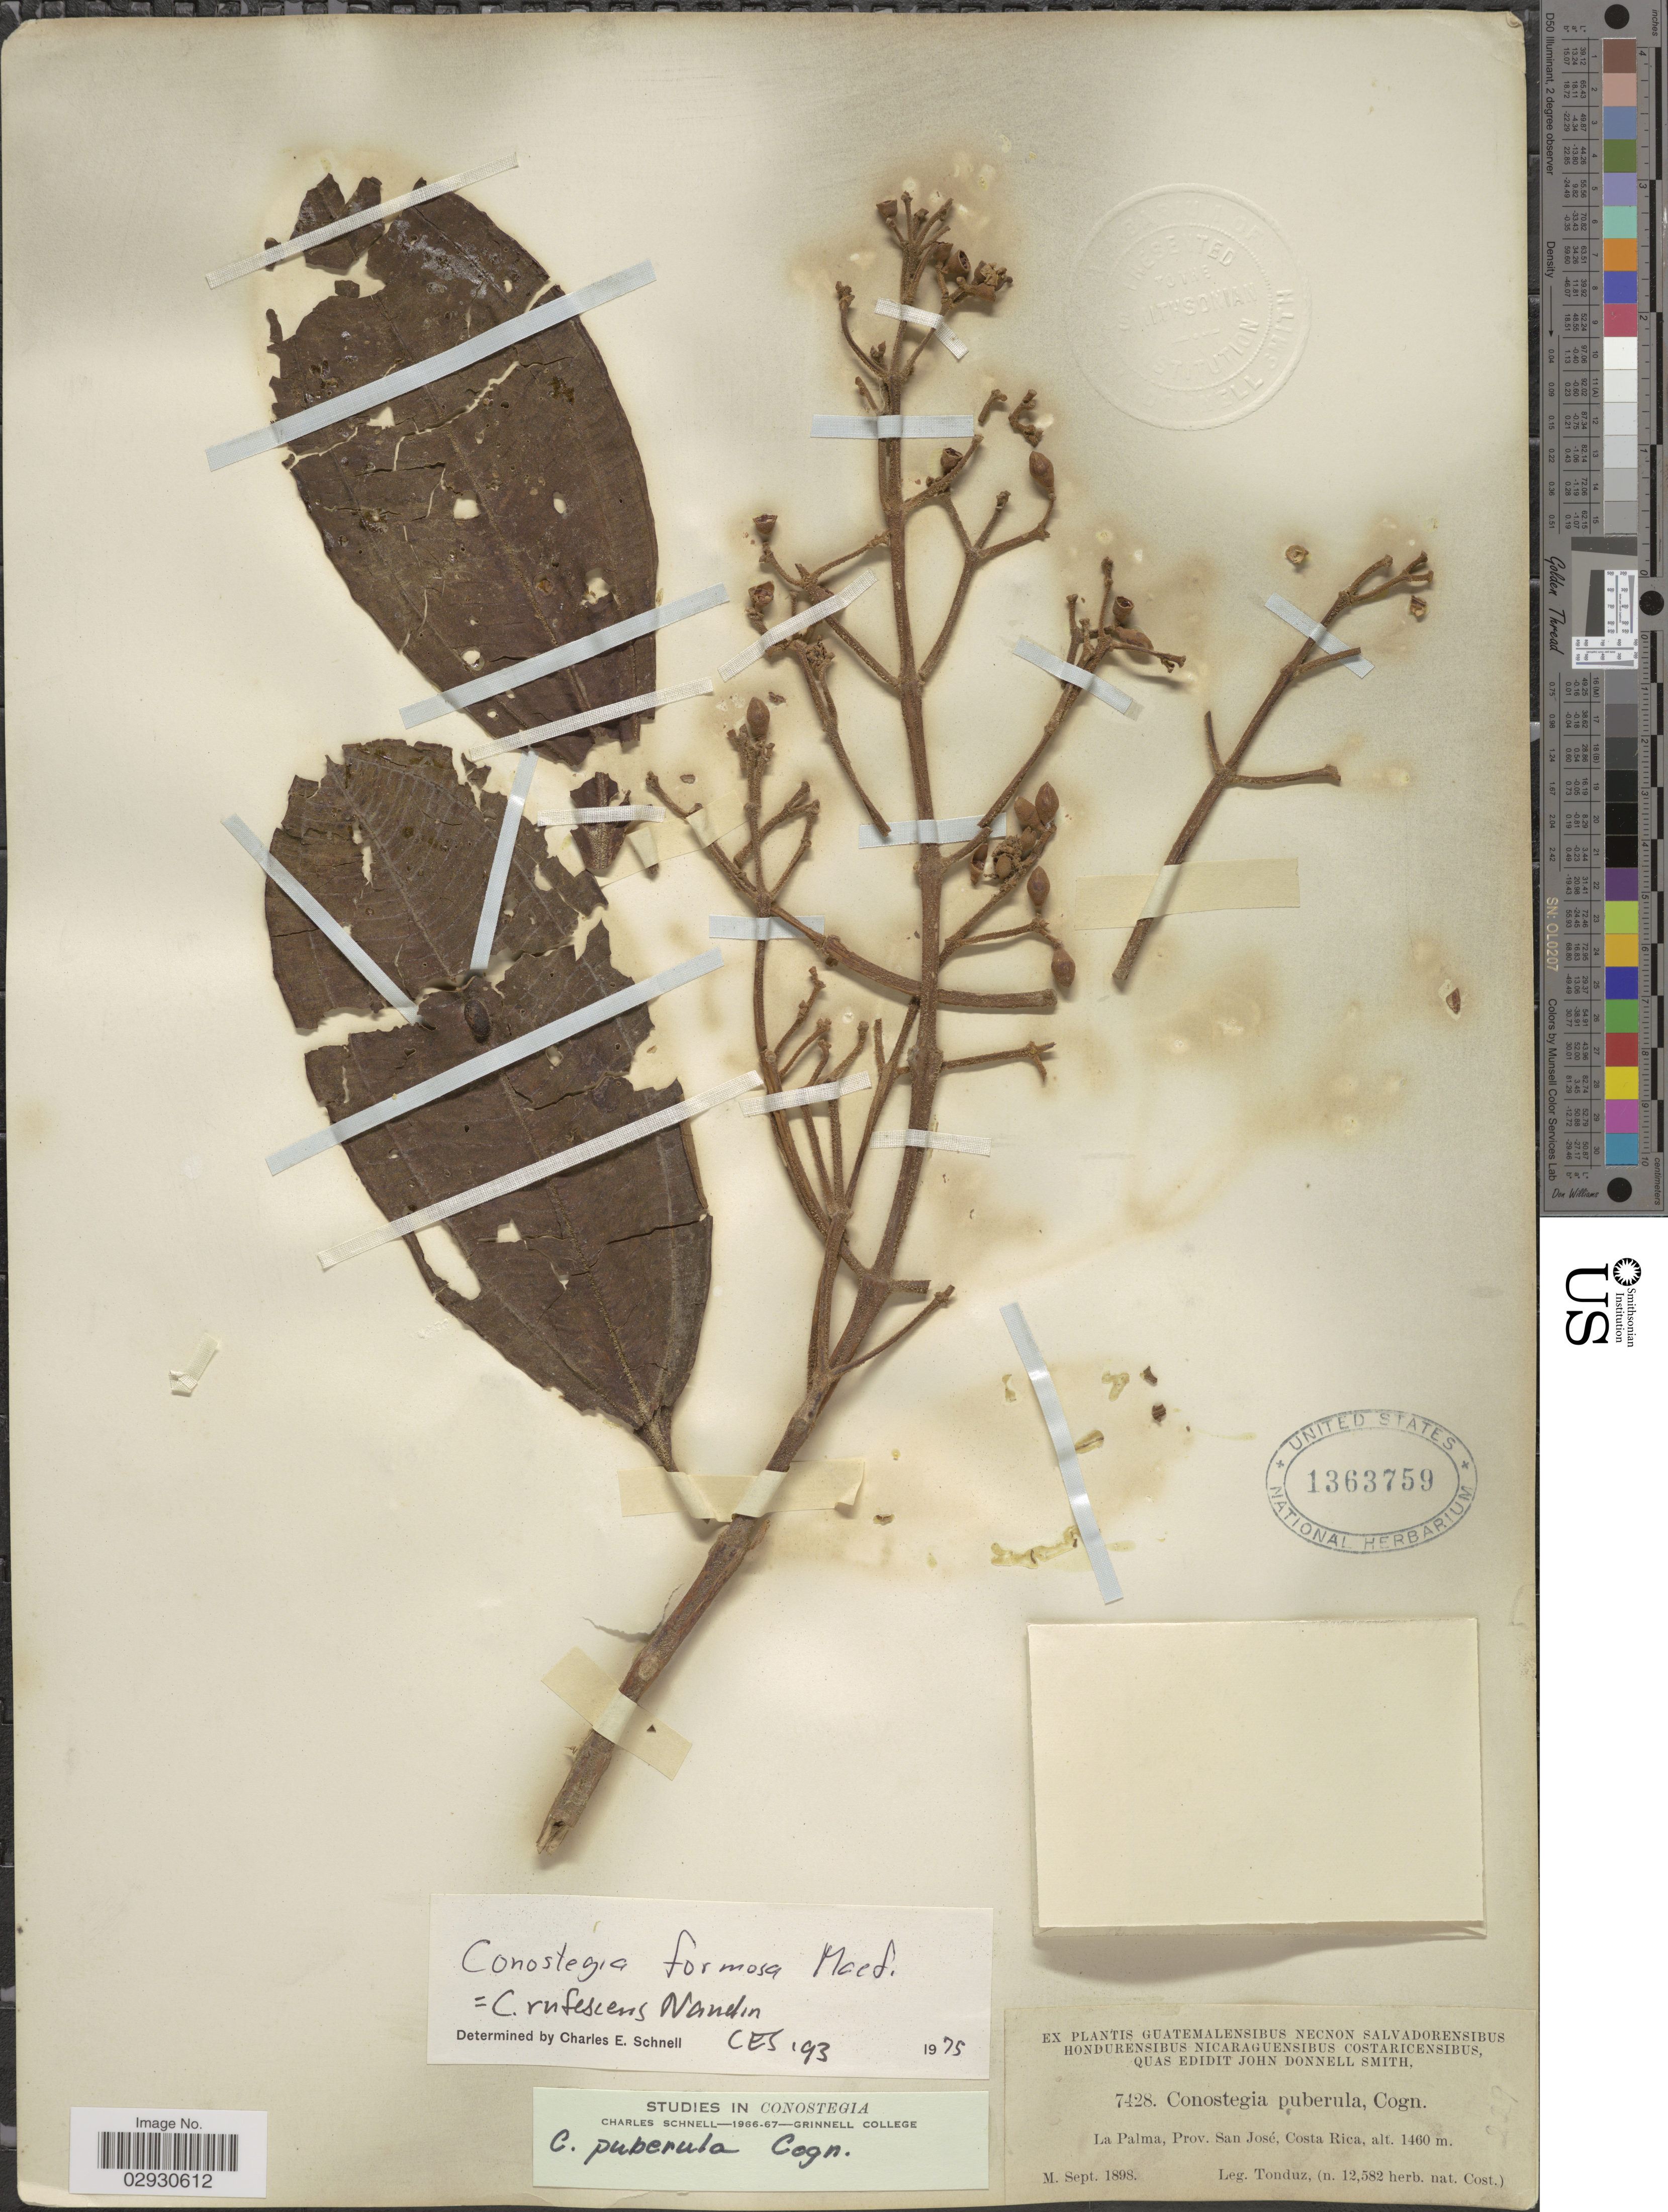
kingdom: Plantae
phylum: Tracheophyta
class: Magnoliopsida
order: Myrtales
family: Melastomataceae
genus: Conostegia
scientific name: Conostegia rufescens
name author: Naudin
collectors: Tonduz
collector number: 7428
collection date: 1898-09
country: Costa Rica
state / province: San José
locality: La Palma.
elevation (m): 1460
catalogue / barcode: US 1363759